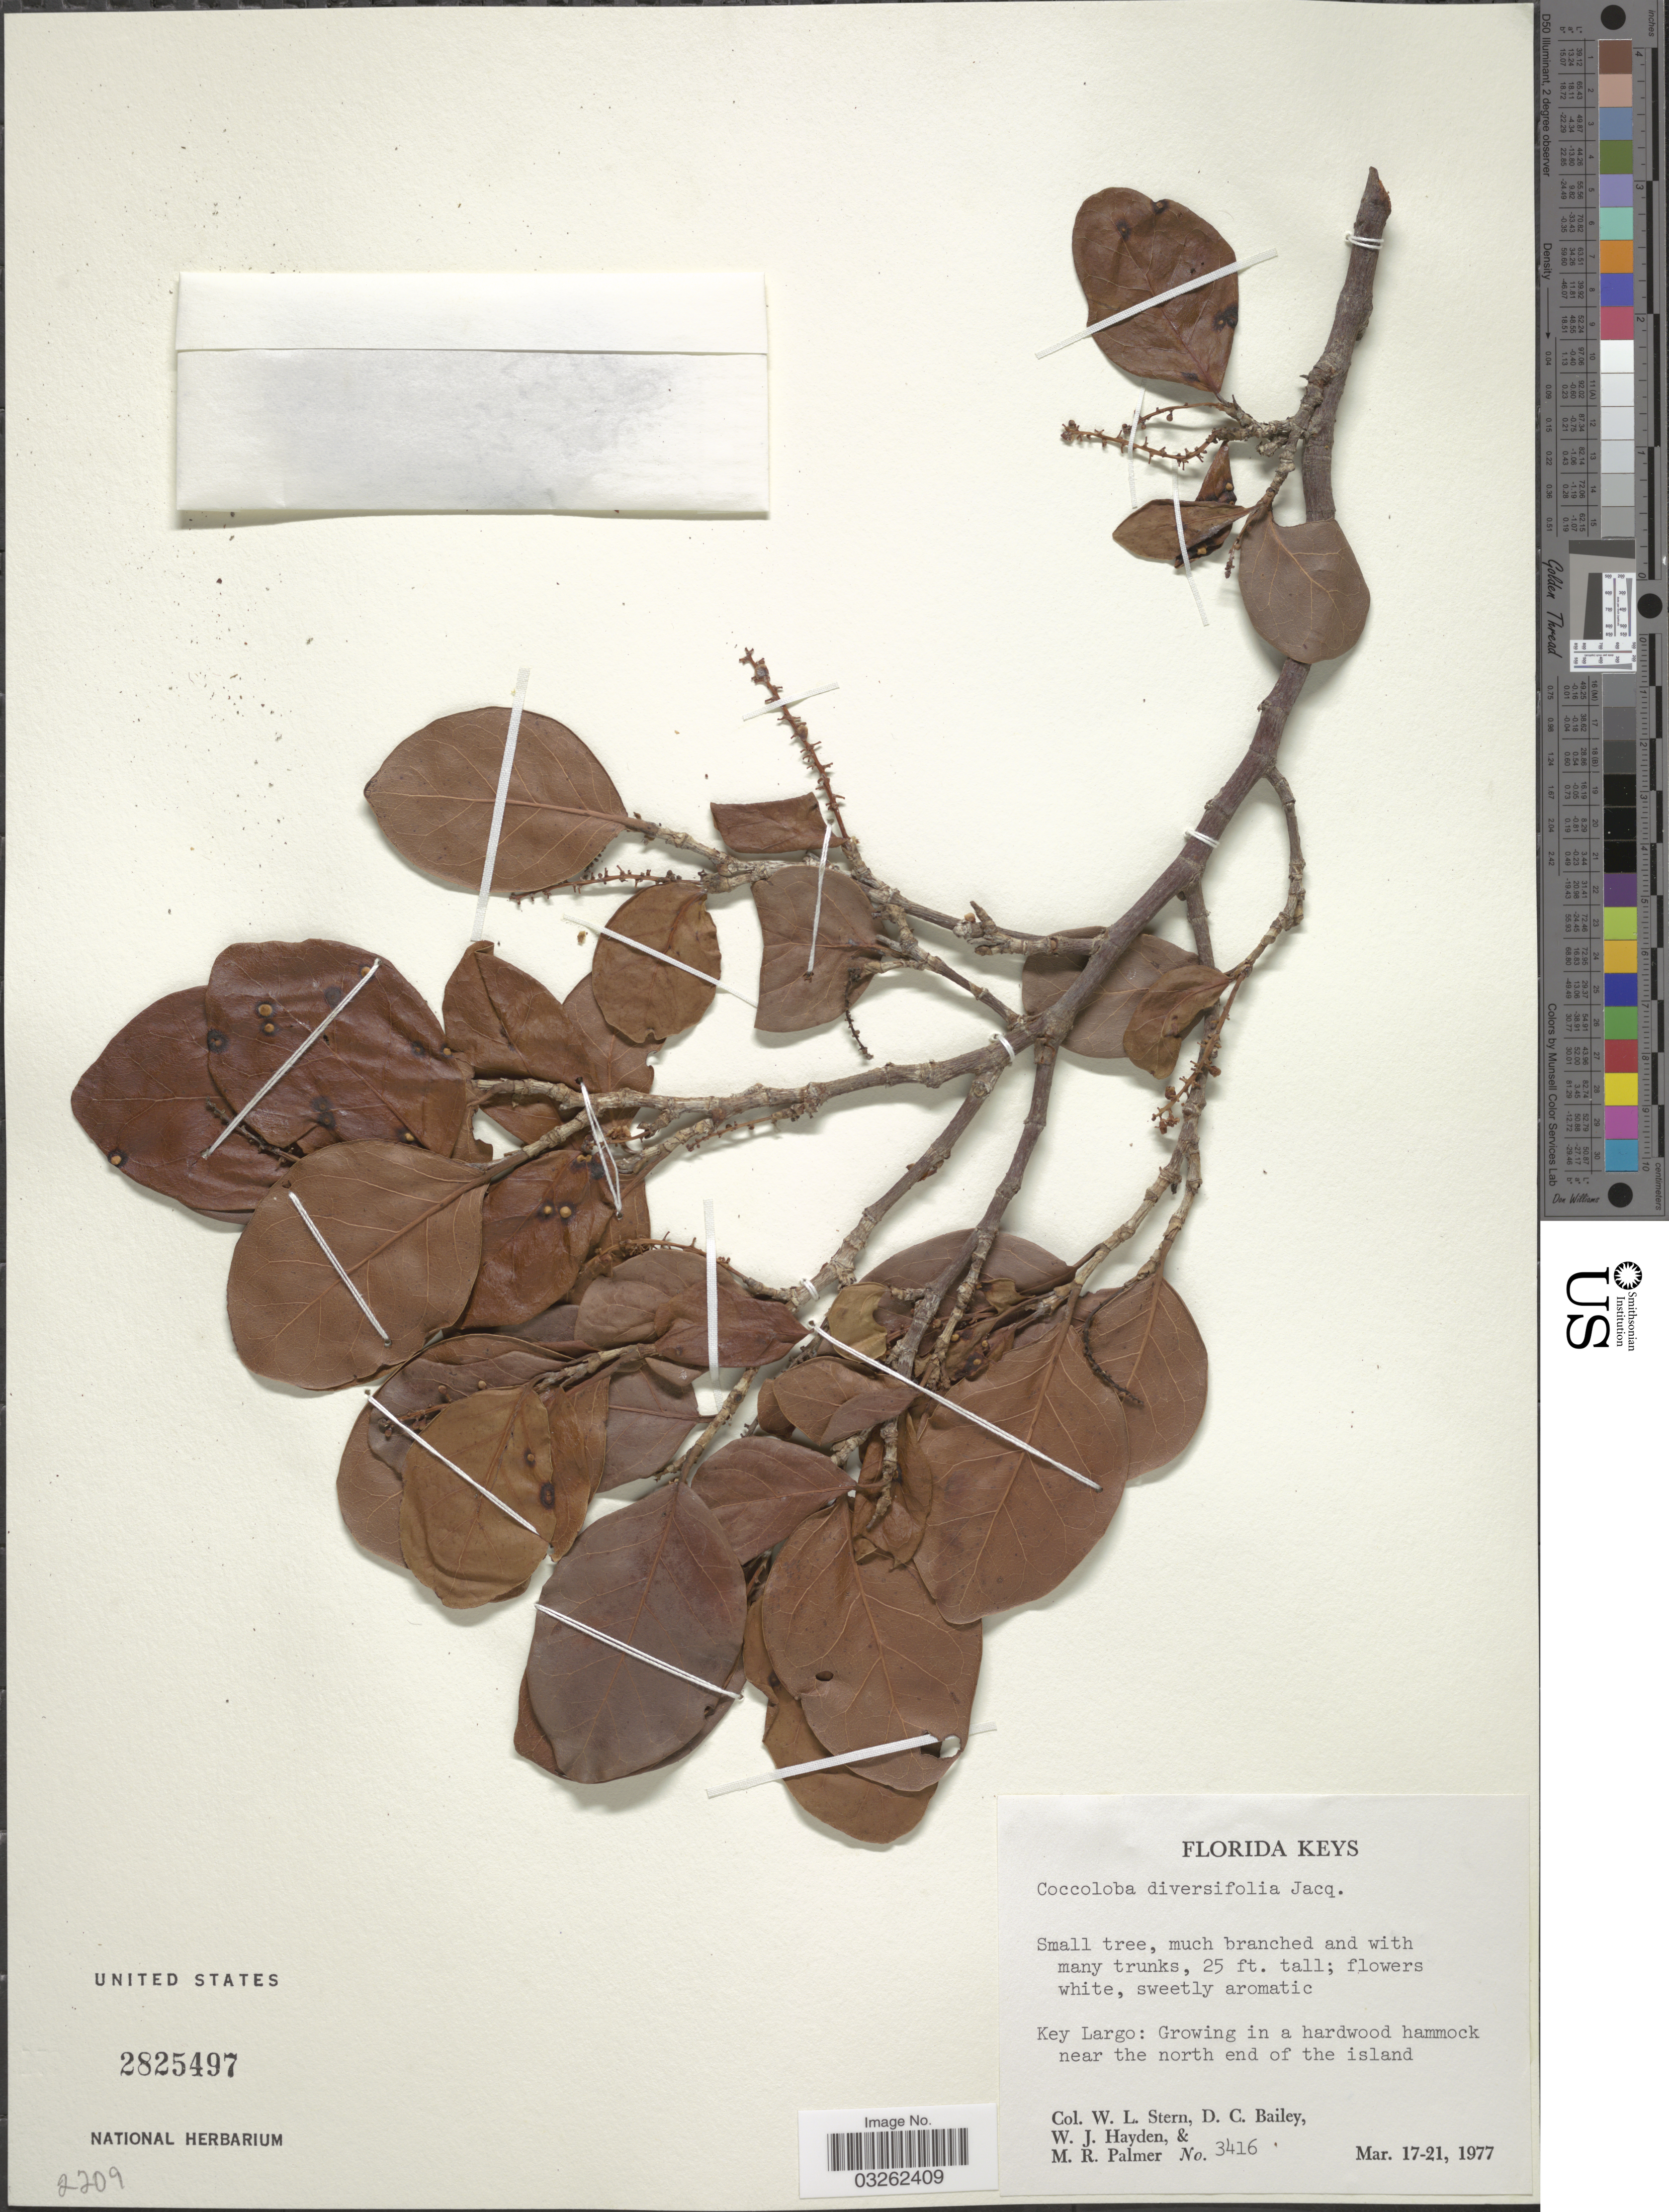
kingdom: Plantae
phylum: Tracheophyta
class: Magnoliopsida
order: Caryophyllales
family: Polygonaceae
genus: Coccoloba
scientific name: Coccoloba diversifolia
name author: Jacq.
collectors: W. L. Stern, D. C. Bailey, W. Hayden & M. R. Palmer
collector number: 3416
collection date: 1977-03-17/1977-03-21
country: United States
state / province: Florida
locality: Florida Keys, Key Largo: Growing in a hardwood hammock near the north end of the island.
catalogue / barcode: US 2825497